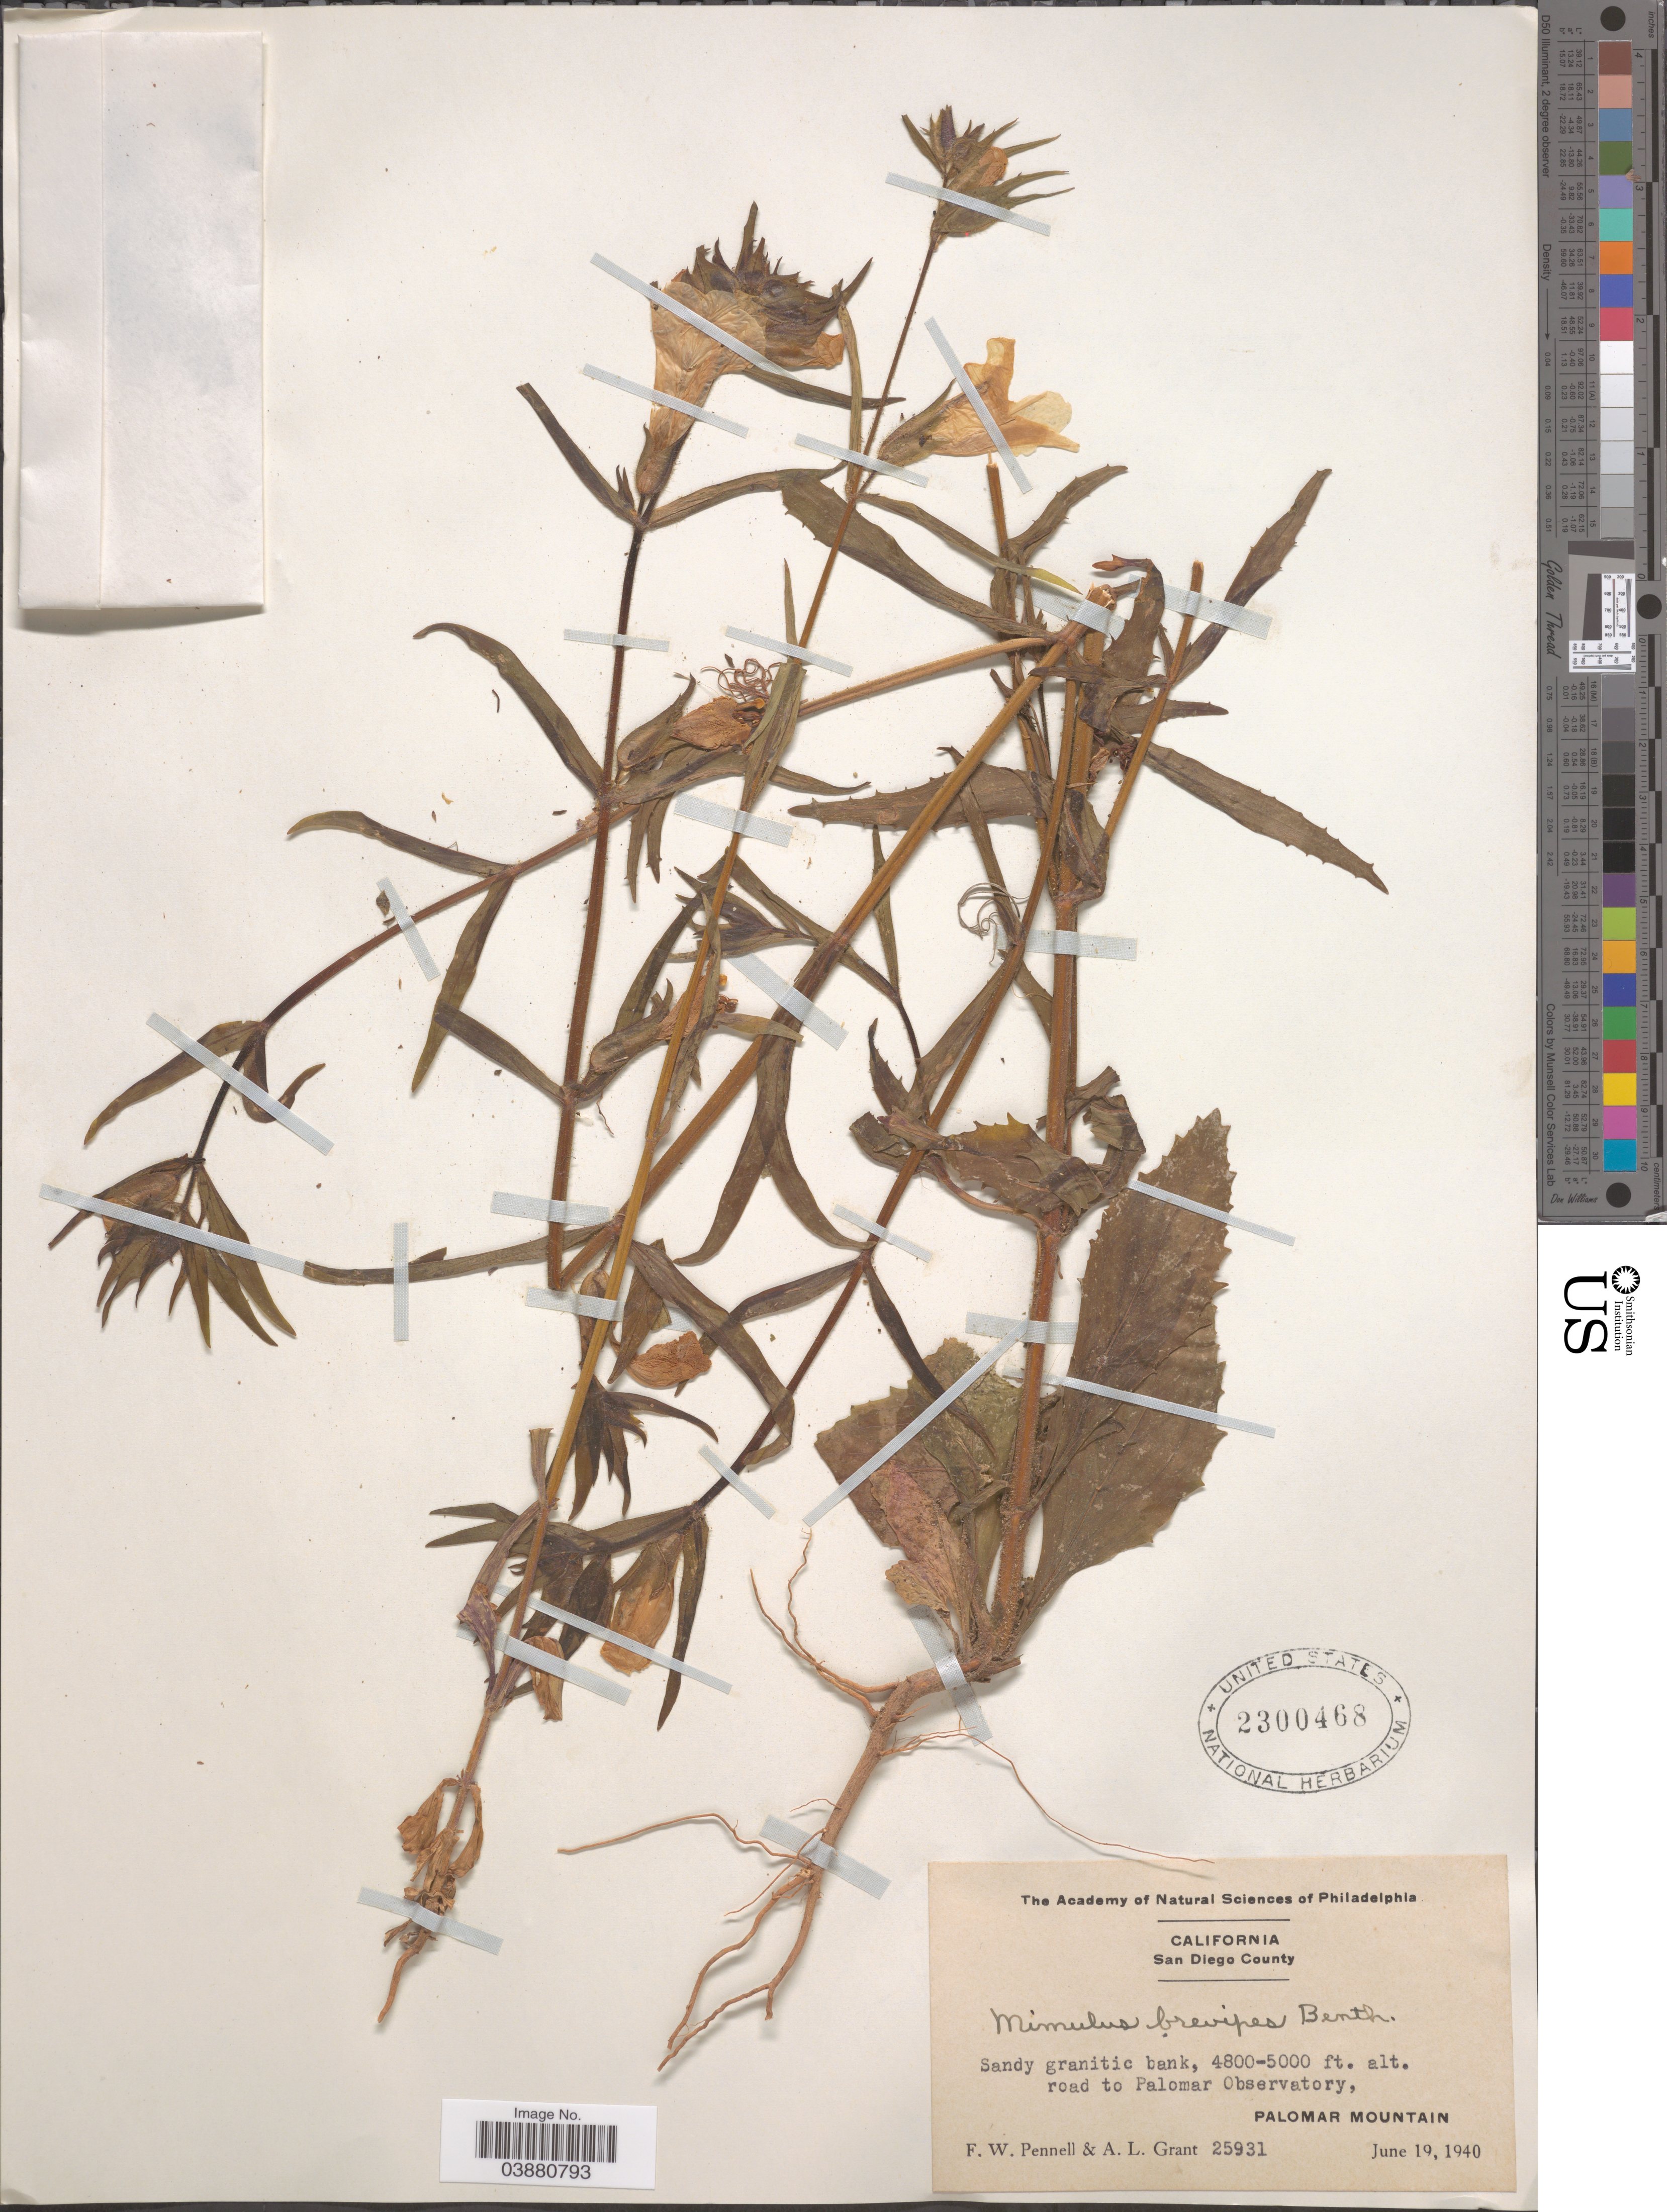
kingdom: Plantae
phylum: Tracheophyta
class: Magnoliopsida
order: Lamiales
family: Phrymaceae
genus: Mimulus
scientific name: Mimulus brevipes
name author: Benth.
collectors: F. W. Pennell & A. L. Grant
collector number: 25931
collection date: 1940-06-19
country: United States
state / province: California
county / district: San Diego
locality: San Diego County. Sandy granitic bank, road to Palomar Observatory, Palomar Mountain.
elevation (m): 1463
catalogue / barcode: US 2300468